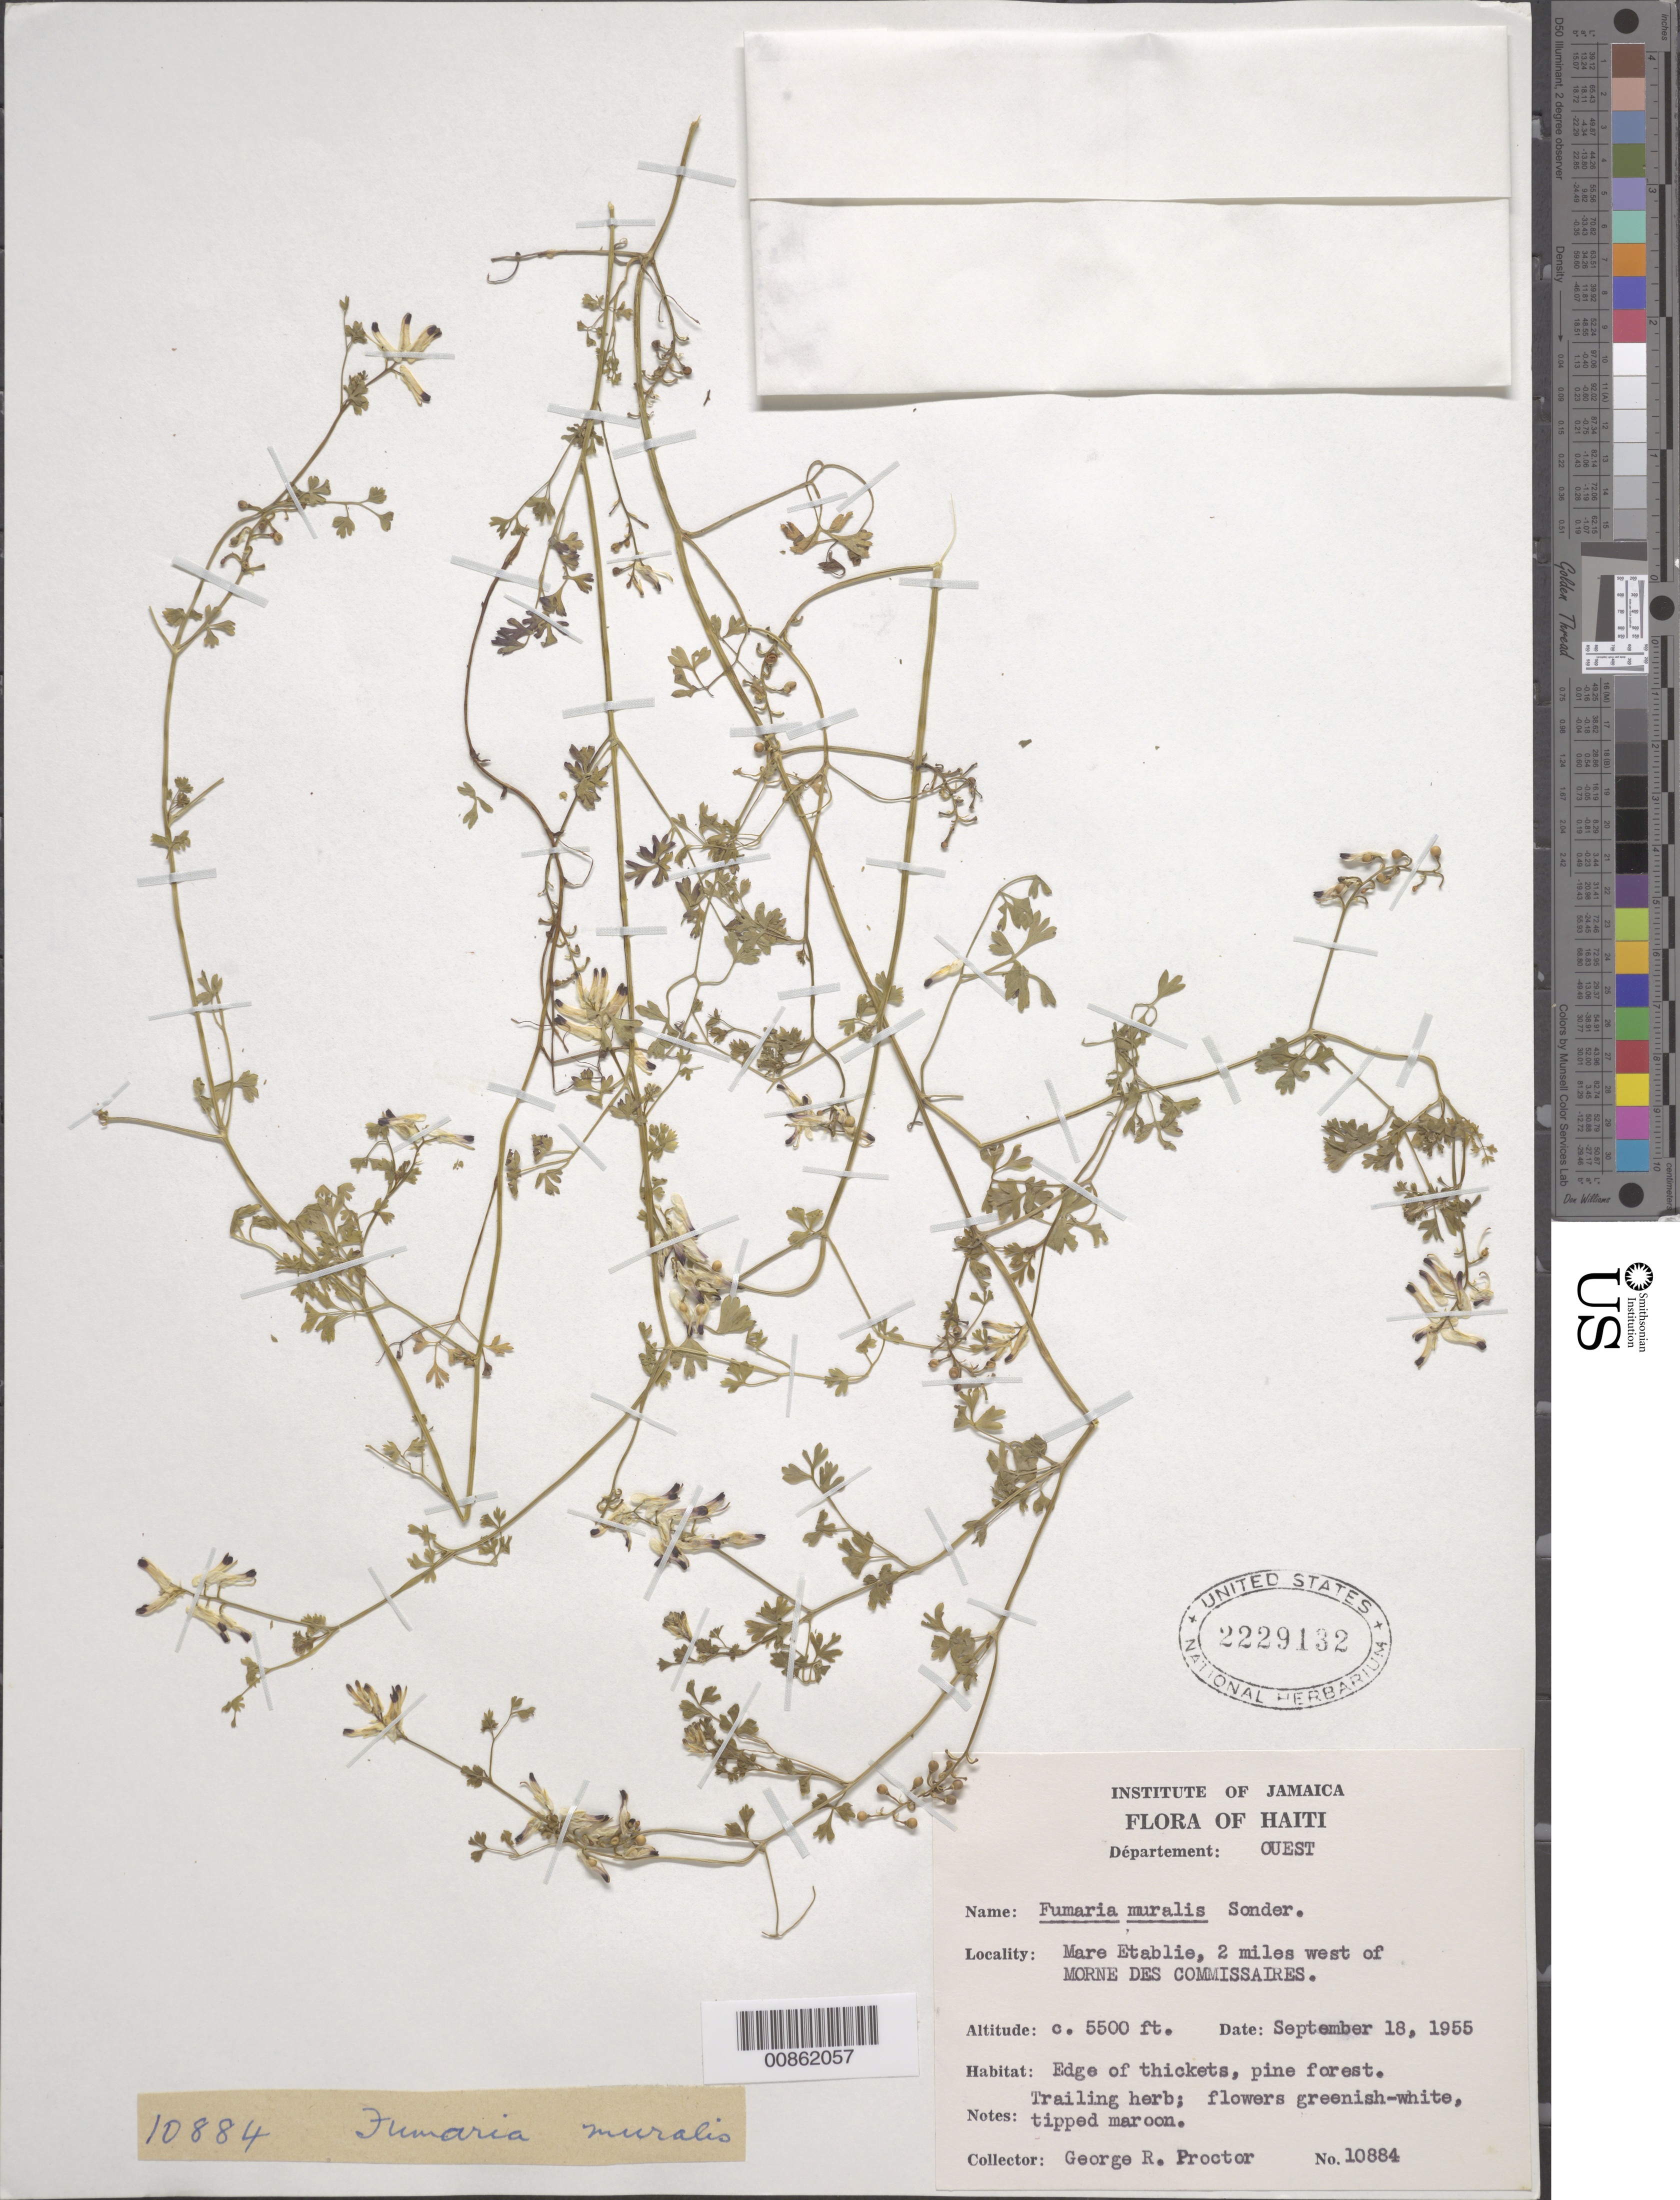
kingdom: Plantae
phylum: Tracheophyta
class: Magnoliopsida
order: Ranunculales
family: Papaveraceae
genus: Fumaria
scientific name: Fumaria muralis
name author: Sond. ex W.D.J. Koch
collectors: G. R. Proctor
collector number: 10884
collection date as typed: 18 Sep 1955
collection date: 1955-09-18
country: Haiti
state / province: Ouest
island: Hispaniola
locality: Mare Etablie, 2 miles west of Morne des Commissaires.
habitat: Edge of thickets, pine forest.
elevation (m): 1676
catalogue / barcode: US 2229132